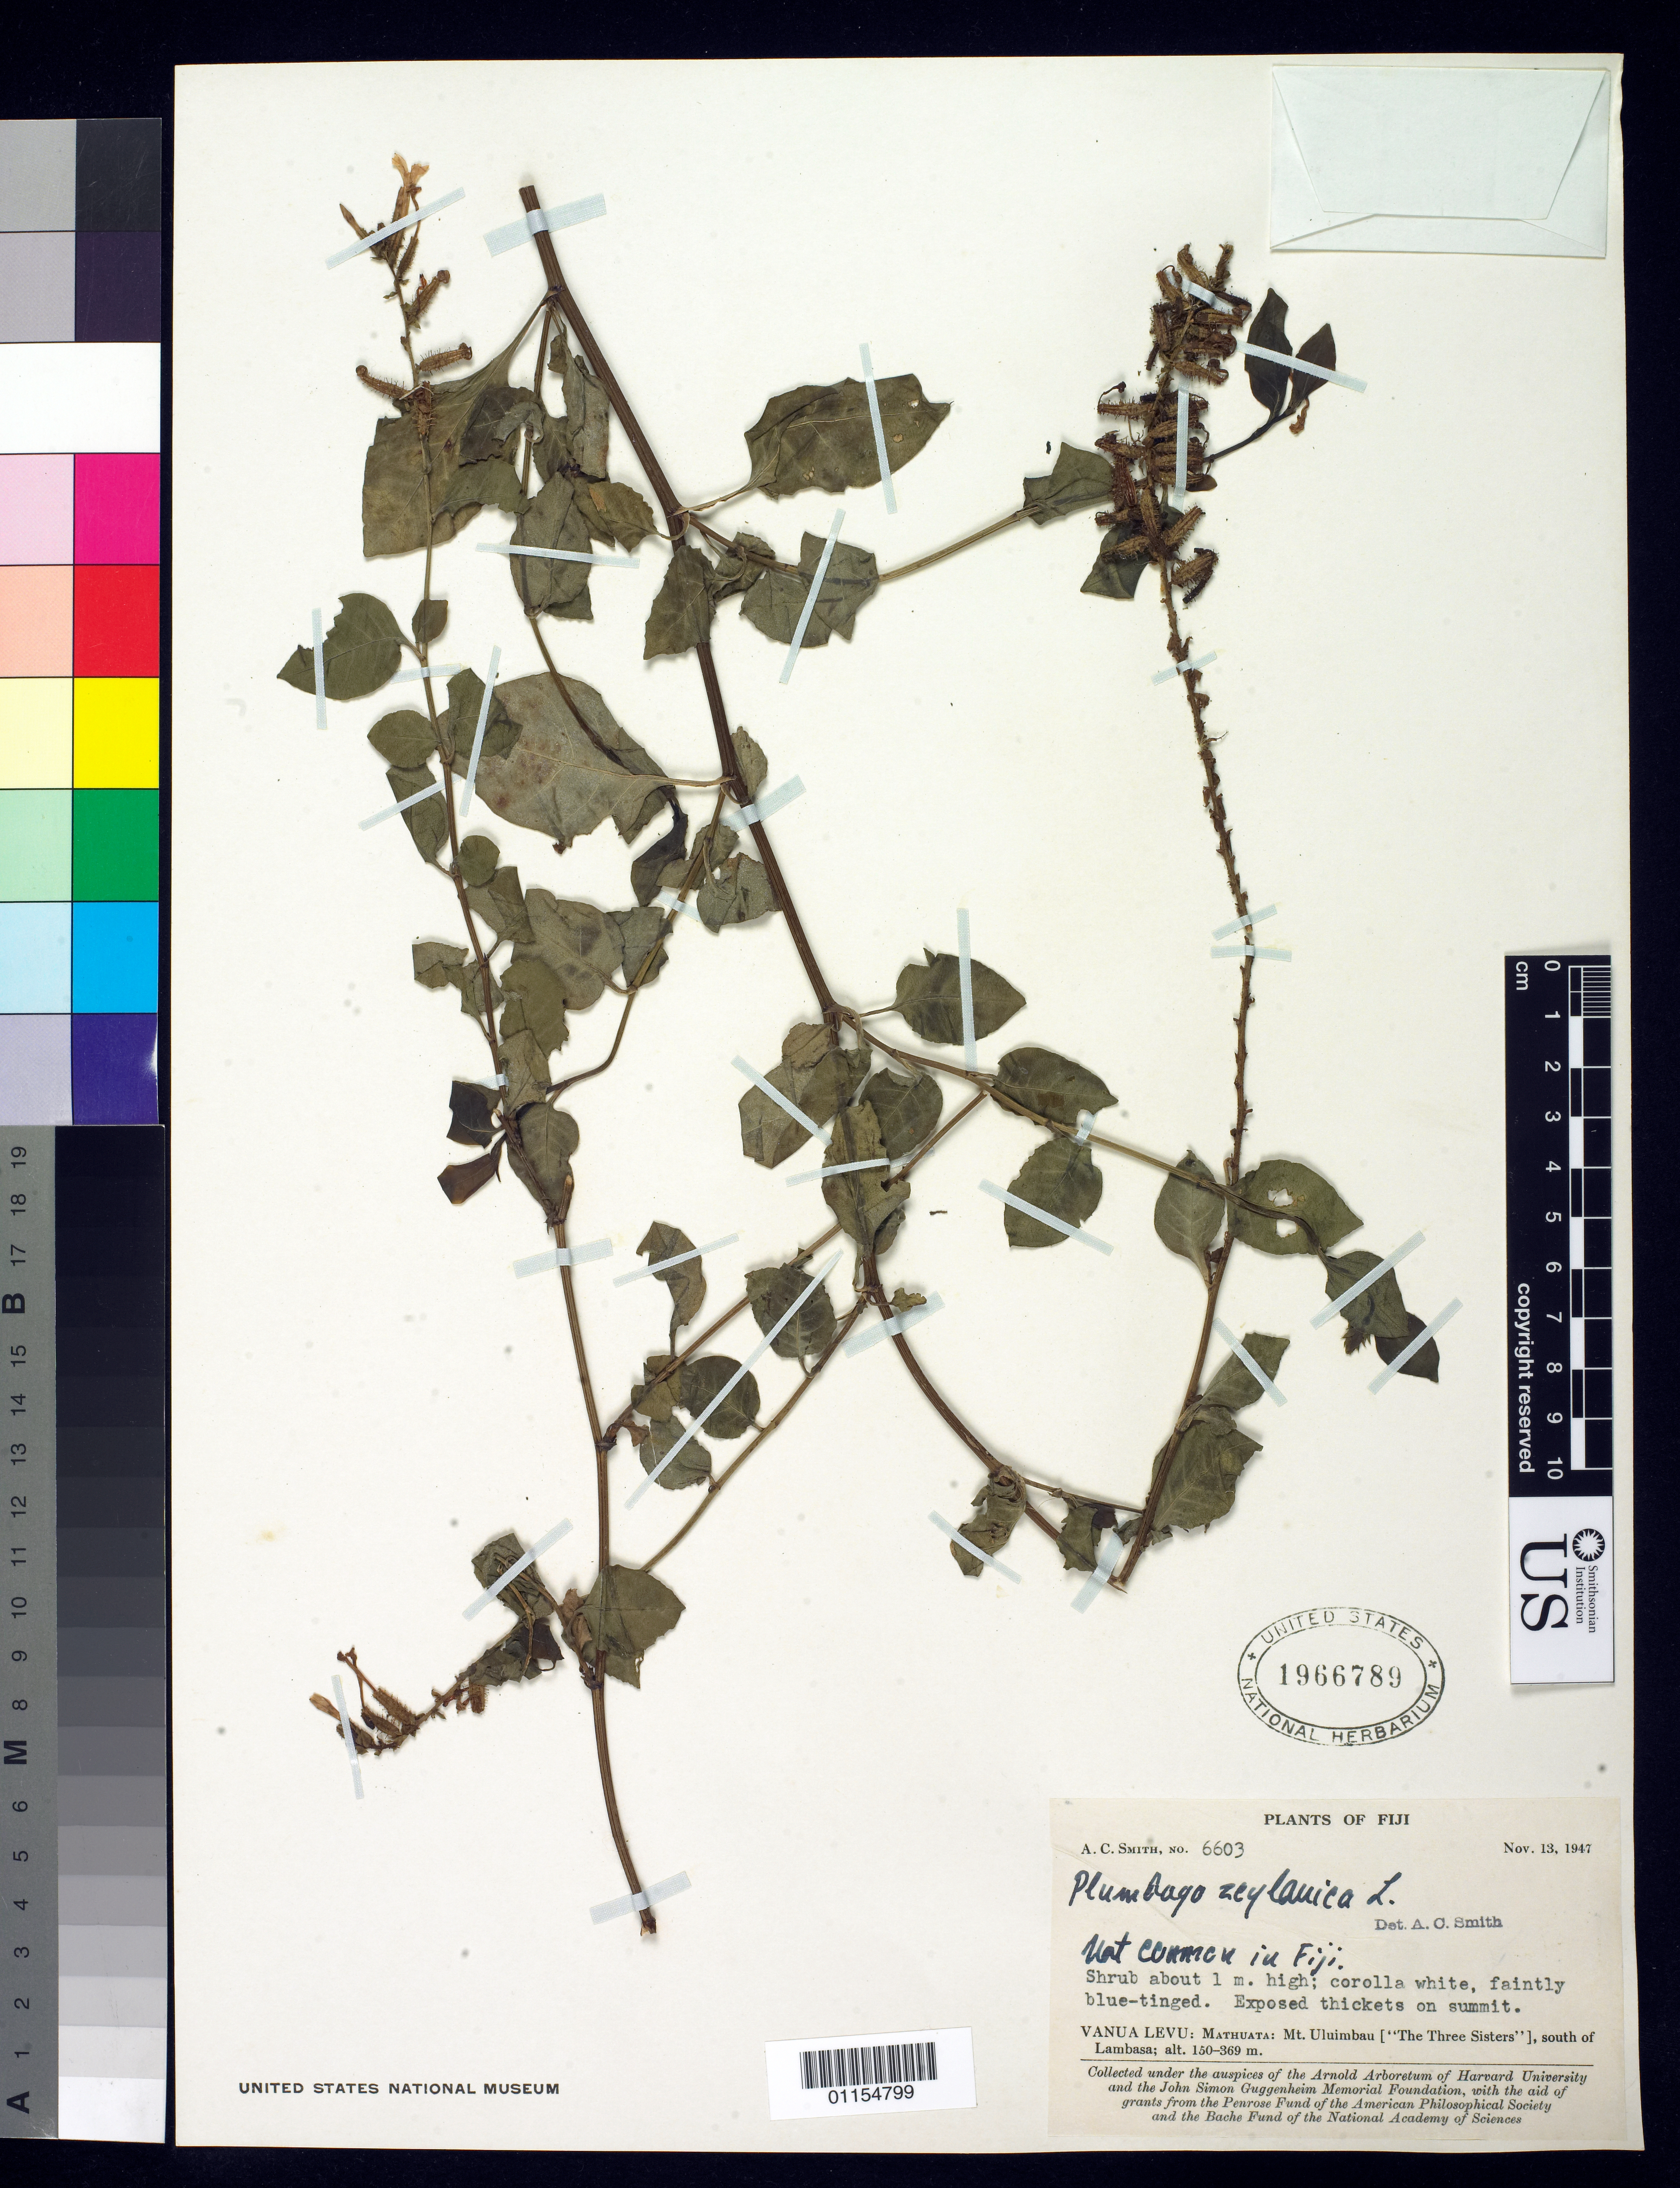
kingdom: Plantae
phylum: Tracheophyta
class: Magnoliopsida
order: Caryophyllales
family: Plumbaginaceae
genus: Plumbago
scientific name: Plumbago zeylanica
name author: L.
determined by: Smith, A. C.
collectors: A. C. Smith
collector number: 6603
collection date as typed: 13 Nov 1947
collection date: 1947-11-13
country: Fiji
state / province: Northern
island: Macuata-i-wai [Mathuata-i-wai]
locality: Vanua Levu: Mathuata: Mt. Uluimbau ("The Three Sisters"), south of Lambasa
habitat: Exposed thickets on summit.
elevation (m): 150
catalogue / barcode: US 1966789